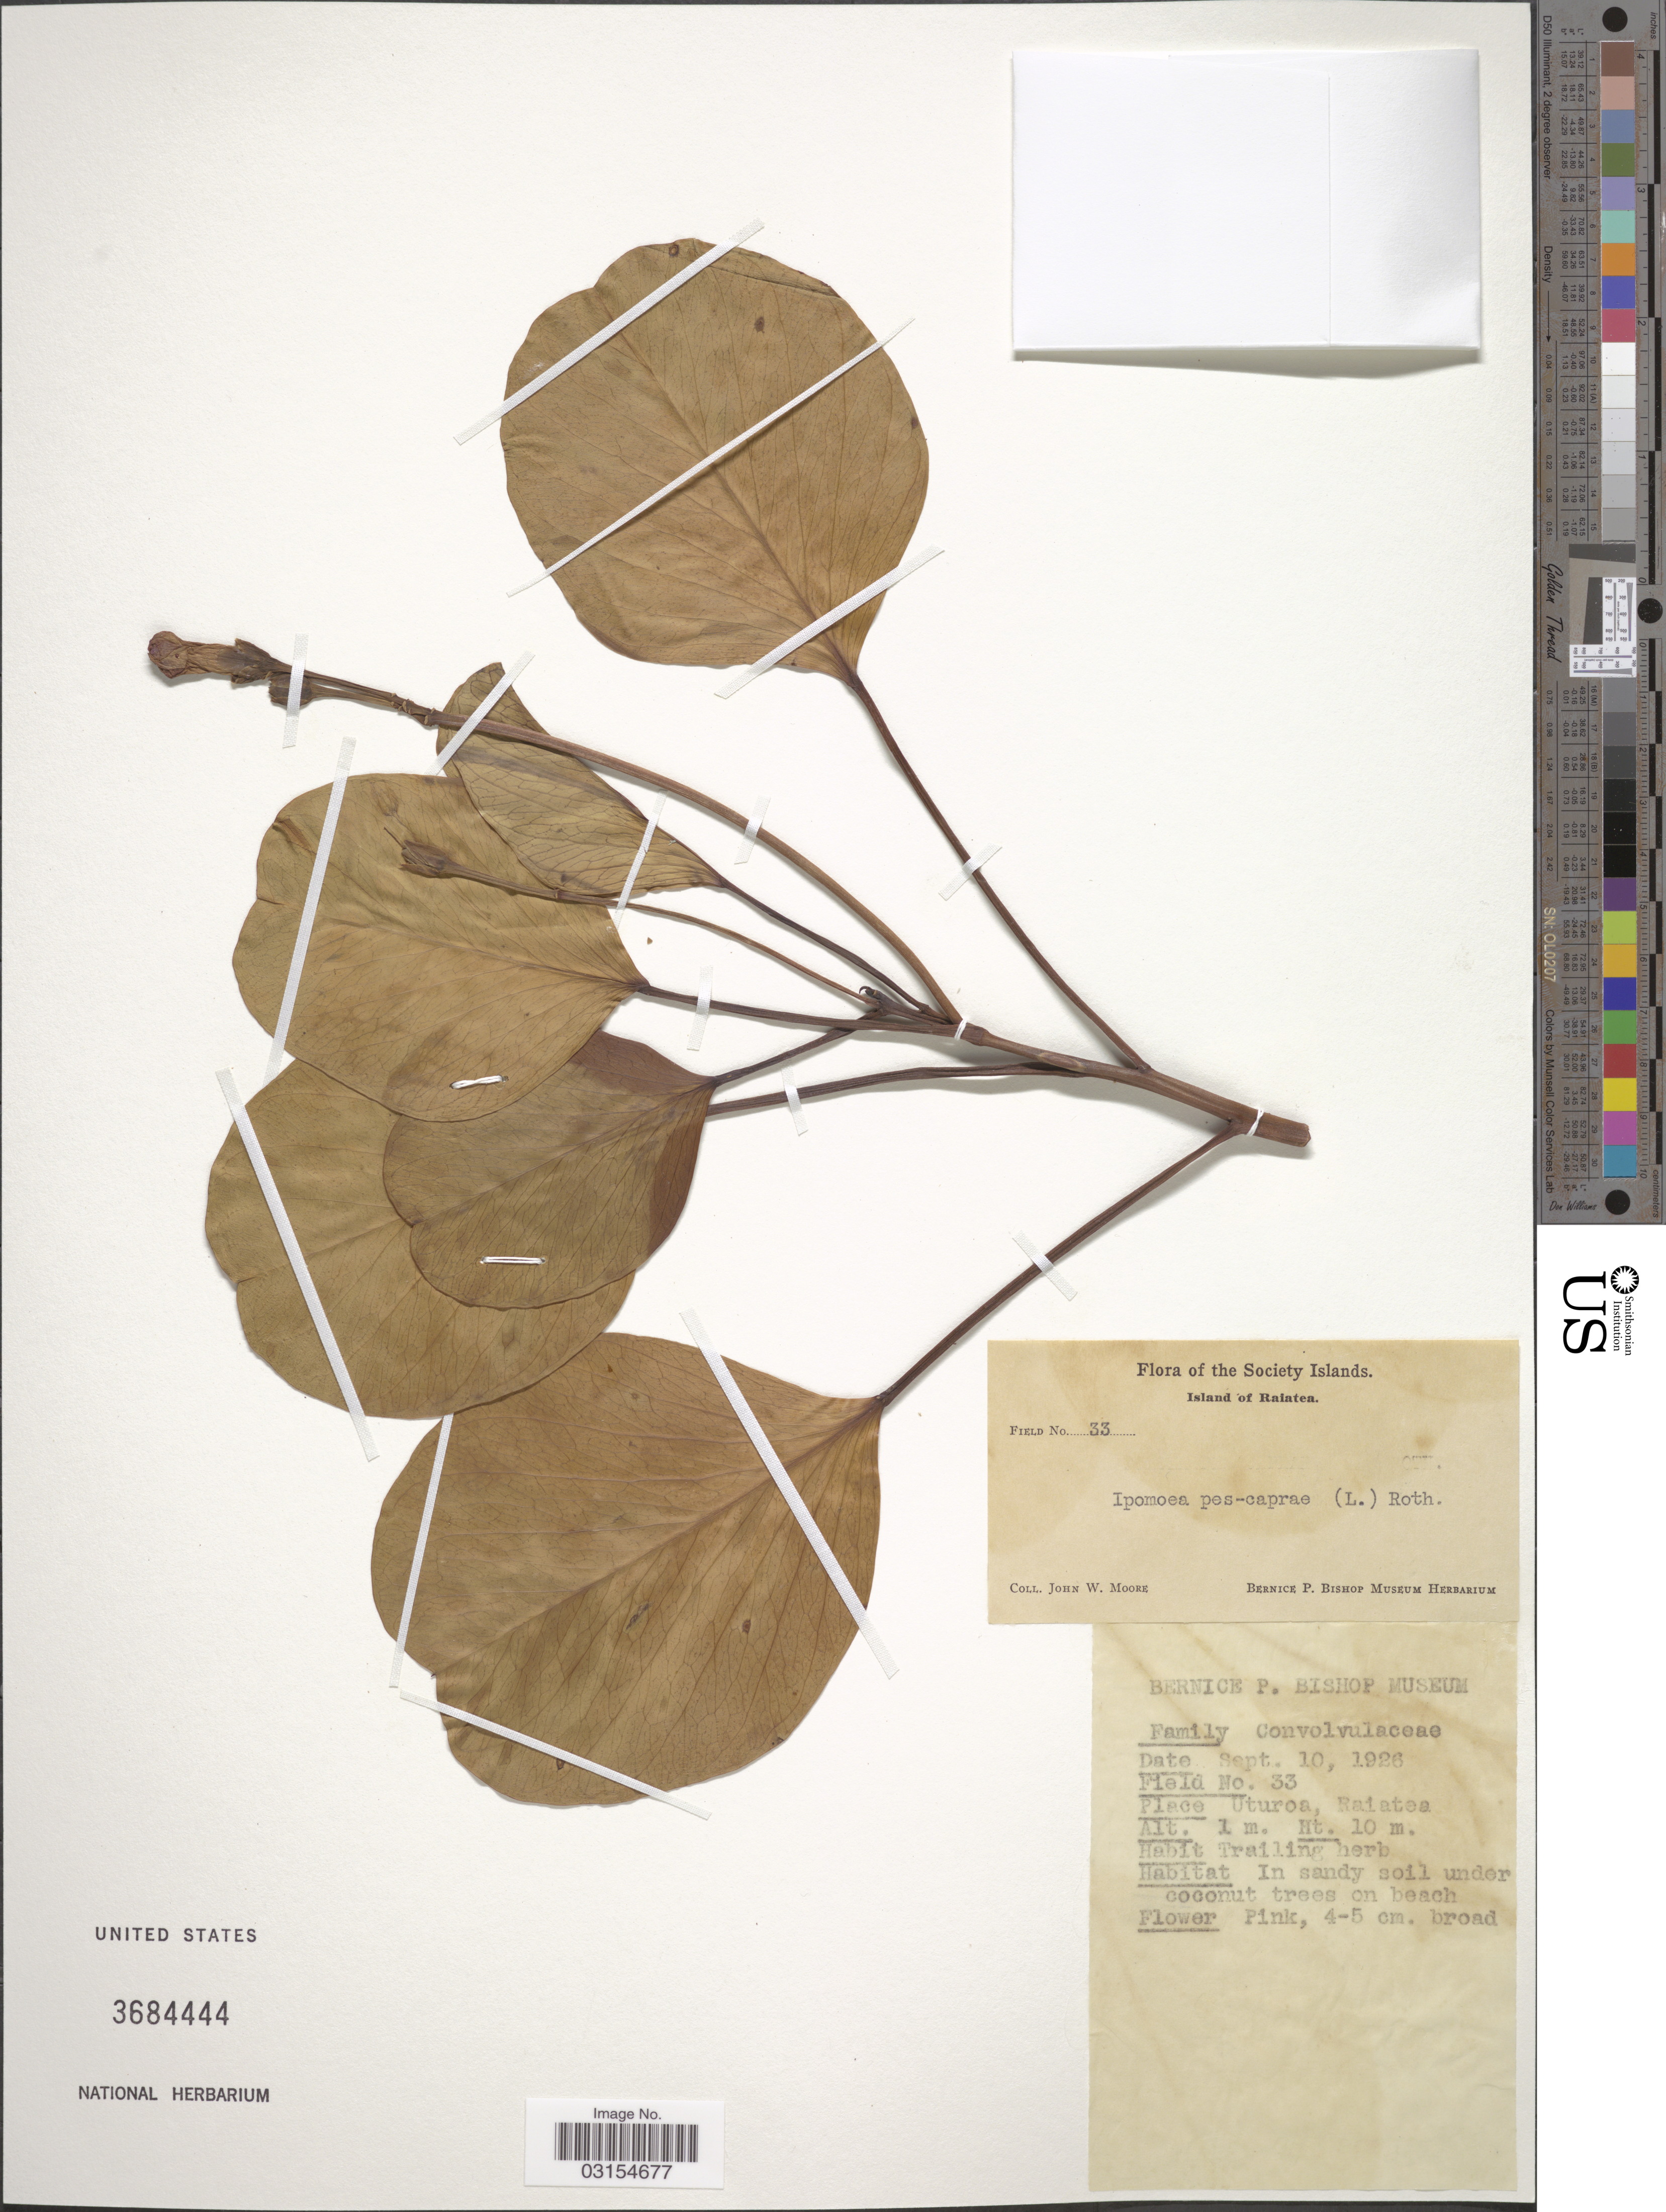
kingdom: Plantae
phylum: Tracheophyta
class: Magnoliopsida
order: Solanales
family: Convolvulaceae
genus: Ipomoea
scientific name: Ipomoea pes-caprae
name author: (L.) R. Br.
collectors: J. Moore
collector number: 33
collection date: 1926-09-10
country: French Polynesia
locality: The Society Islands. Island of Raiatea. Uturoa, Raiatea.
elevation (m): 1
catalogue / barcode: US 3684444